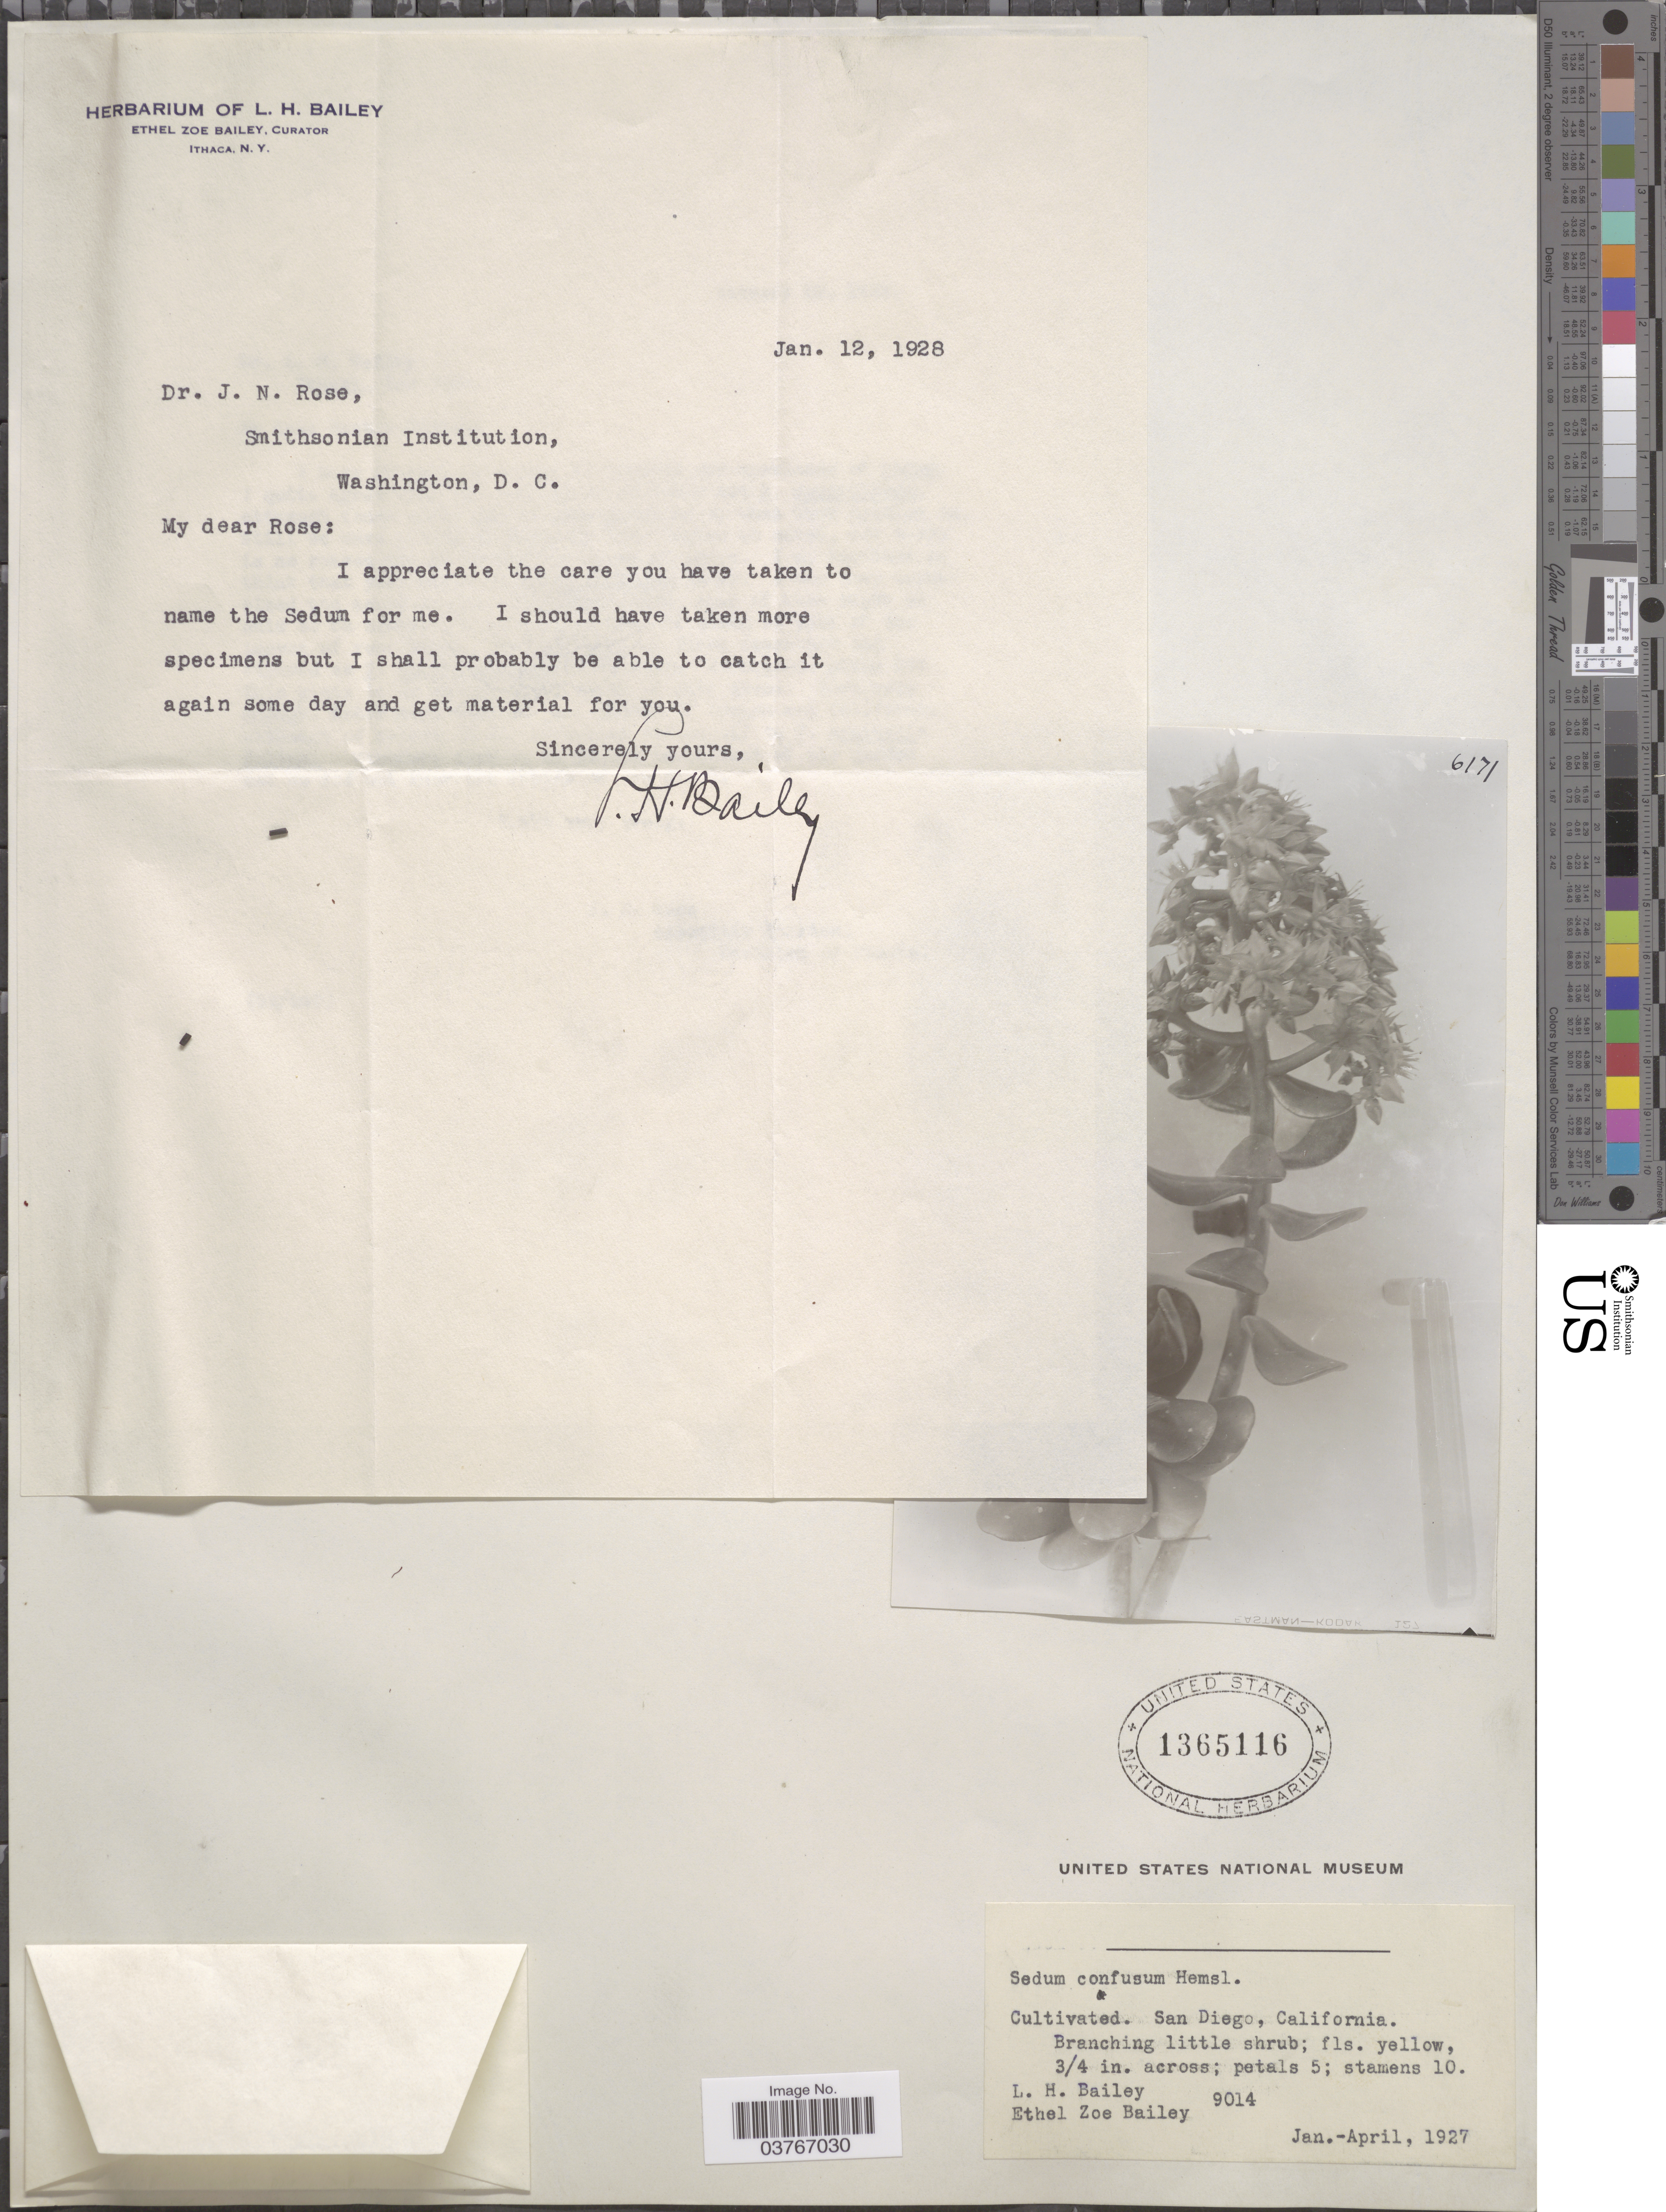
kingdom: Plantae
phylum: Tracheophyta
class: Magnoliopsida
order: Saxifragales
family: Crassulaceae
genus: Sedum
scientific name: Sedum confusum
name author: Hemsl.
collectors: L. H. Bailey & E. Z. Bailey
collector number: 9014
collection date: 1927-01/1927-04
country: United States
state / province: California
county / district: San Diego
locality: San Diego.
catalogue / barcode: US 1365116